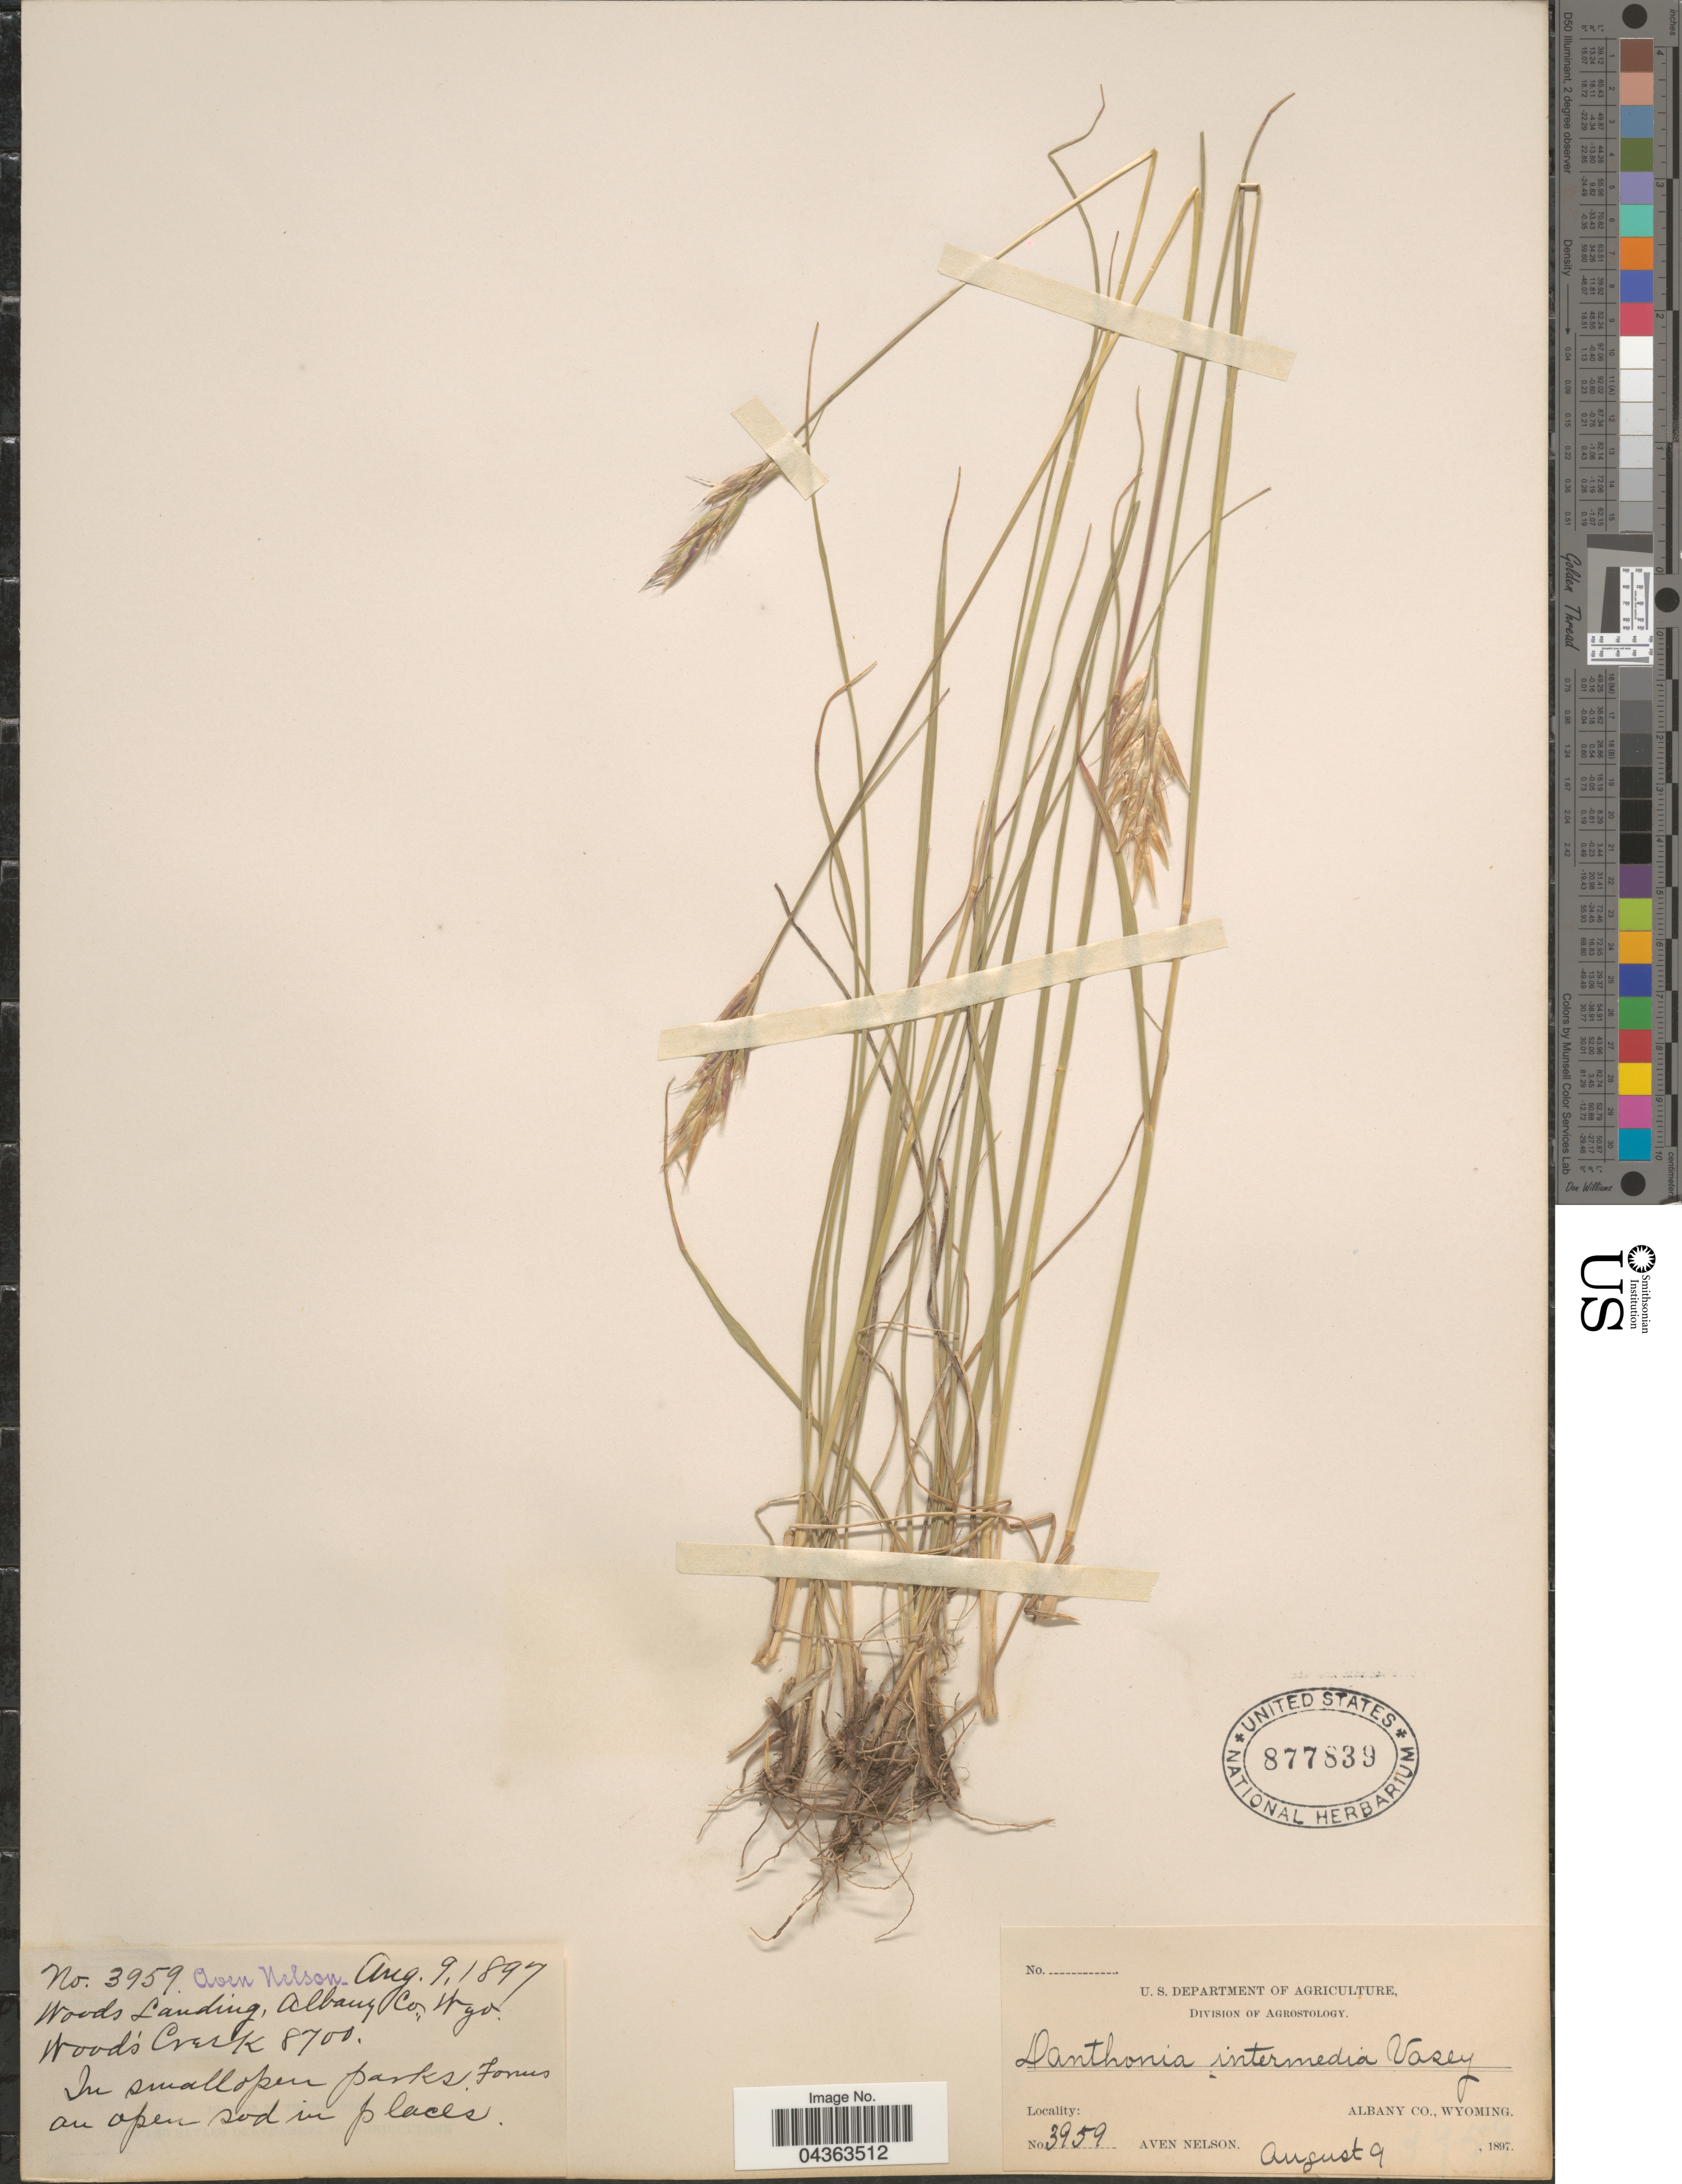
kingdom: Plantae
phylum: Tracheophyta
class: Liliopsida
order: Poales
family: Poaceae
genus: Danthonia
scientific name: Danthonia intermedia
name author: Vasey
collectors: A. Nelson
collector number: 3959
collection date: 1897-08-09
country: United States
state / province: Wyoming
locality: Woods Landing, Albany Co. Wood's Creek.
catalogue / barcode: US 877839